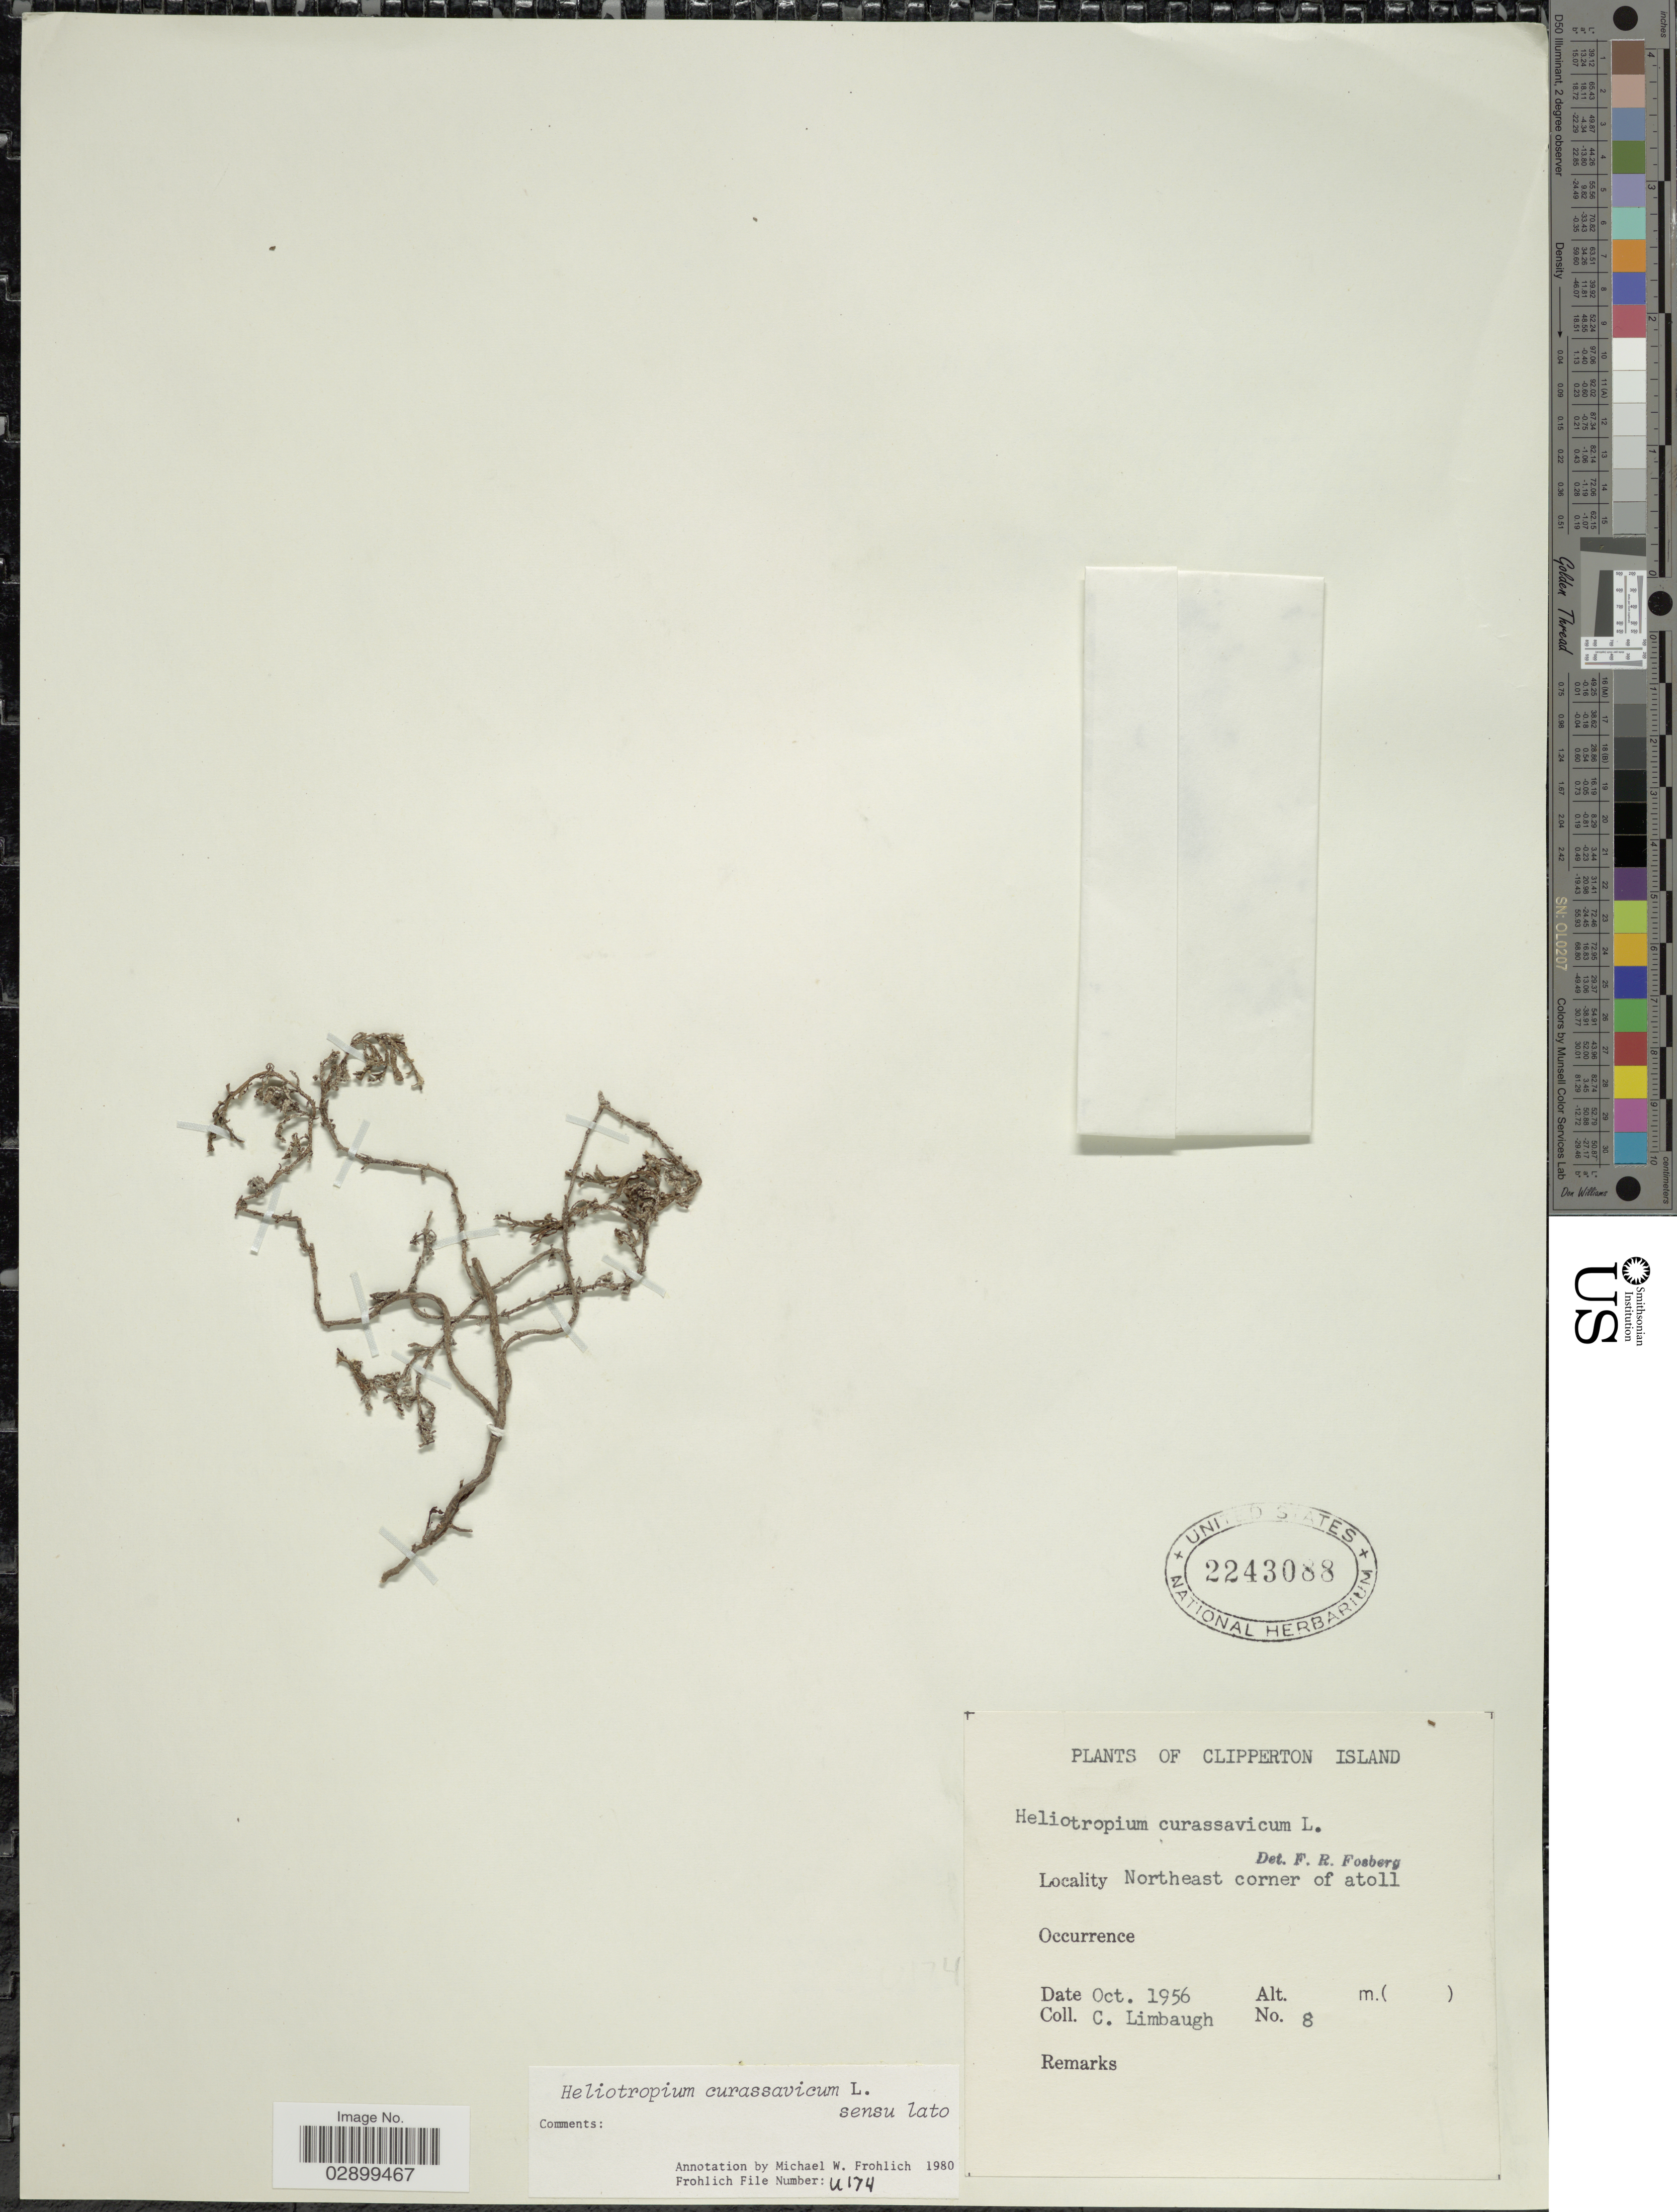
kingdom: Plantae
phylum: Tracheophyta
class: Magnoliopsida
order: Boraginales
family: Heliotropiaceae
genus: Heliotropium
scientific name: Heliotropium curassavicum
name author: L.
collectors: C. Limbaugh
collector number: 8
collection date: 1956-10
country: Central Am. Pac. Islands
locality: Clipperton Island. Northeast corner of atoll.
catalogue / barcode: US 2243088